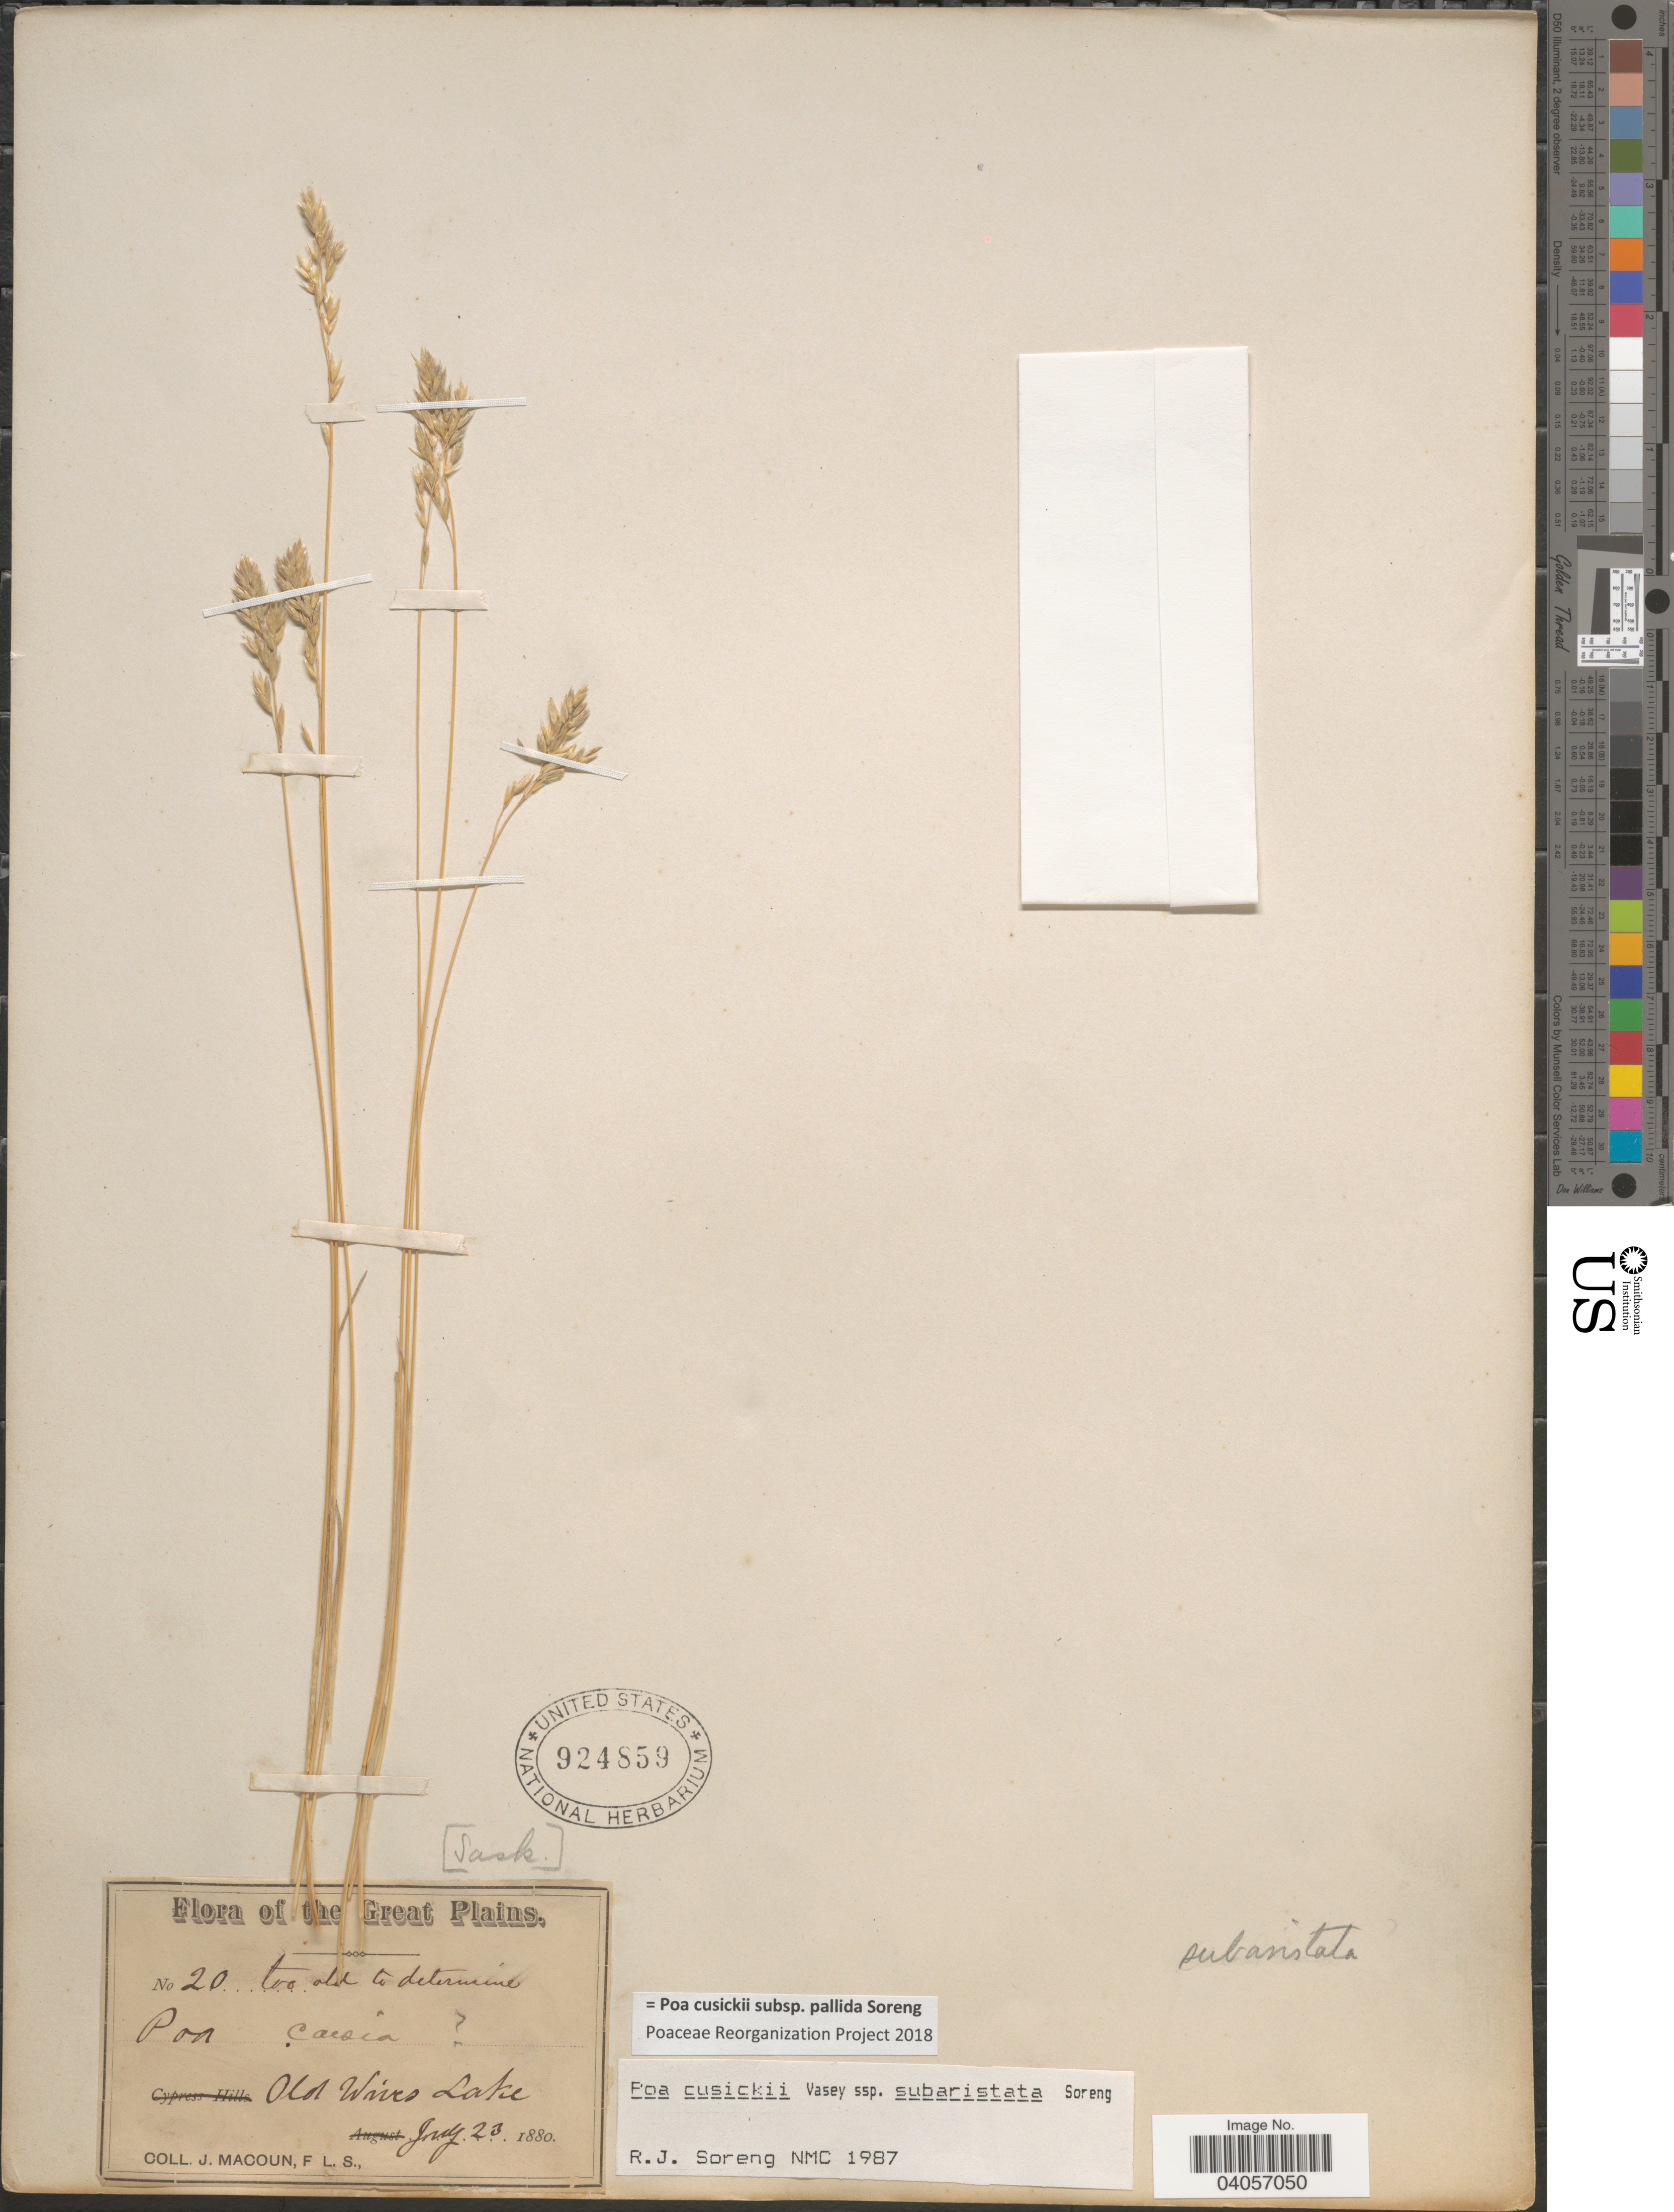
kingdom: Plantae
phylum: Tracheophyta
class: Liliopsida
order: Poales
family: Poaceae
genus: Poa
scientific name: Poa cusickii subsp. pallida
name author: Soreng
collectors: J. Macoun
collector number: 20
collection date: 1880-07-23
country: Canada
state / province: Saskatchewan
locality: Great Plains. Old Wives Lake.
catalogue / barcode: US 924859